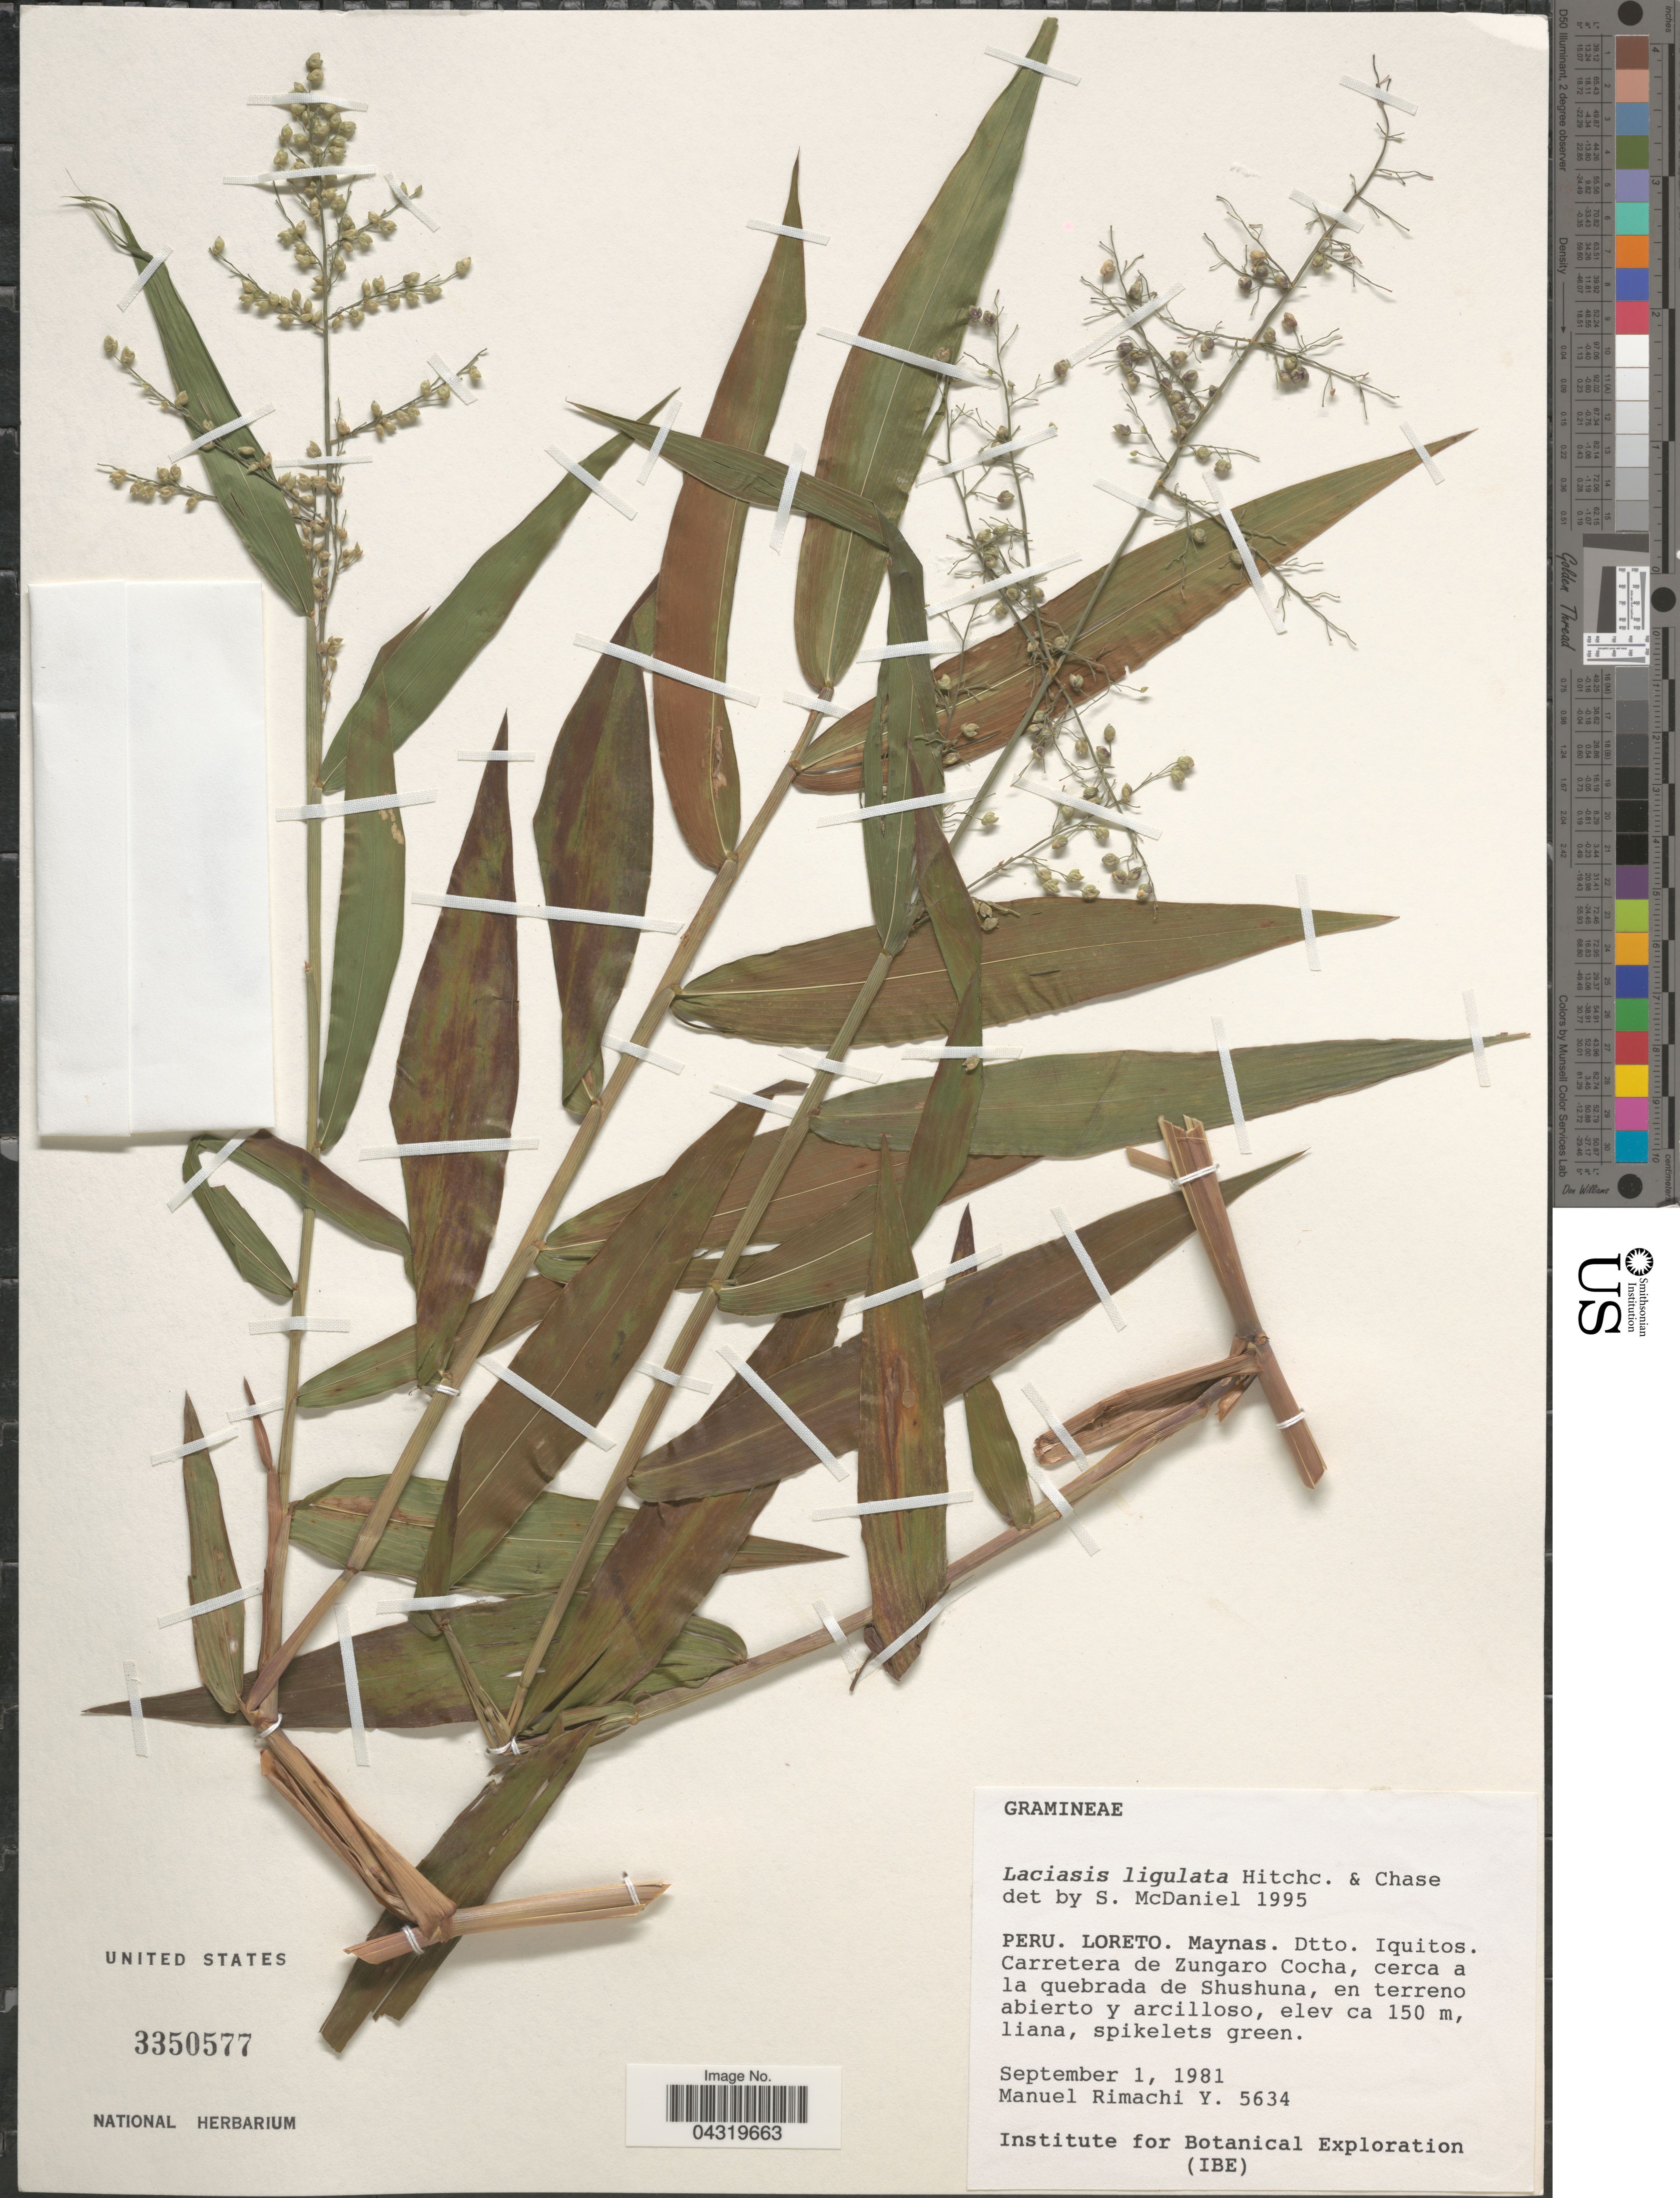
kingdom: Plantae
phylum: Tracheophyta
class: Liliopsida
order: Poales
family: Poaceae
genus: Lasiacis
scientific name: Lasiacis ligulata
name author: Hitchc. & Chase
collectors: M. Rimachi Y.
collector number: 5634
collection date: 1981-09-01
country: Peru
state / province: Loreto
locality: Maynas. Dtto. Iquitos. Carretera de Zungaro Cocha, cerca a la quebrada de Shushuna, en terreno abierto y arcilloso.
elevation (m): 150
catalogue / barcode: US 3350577